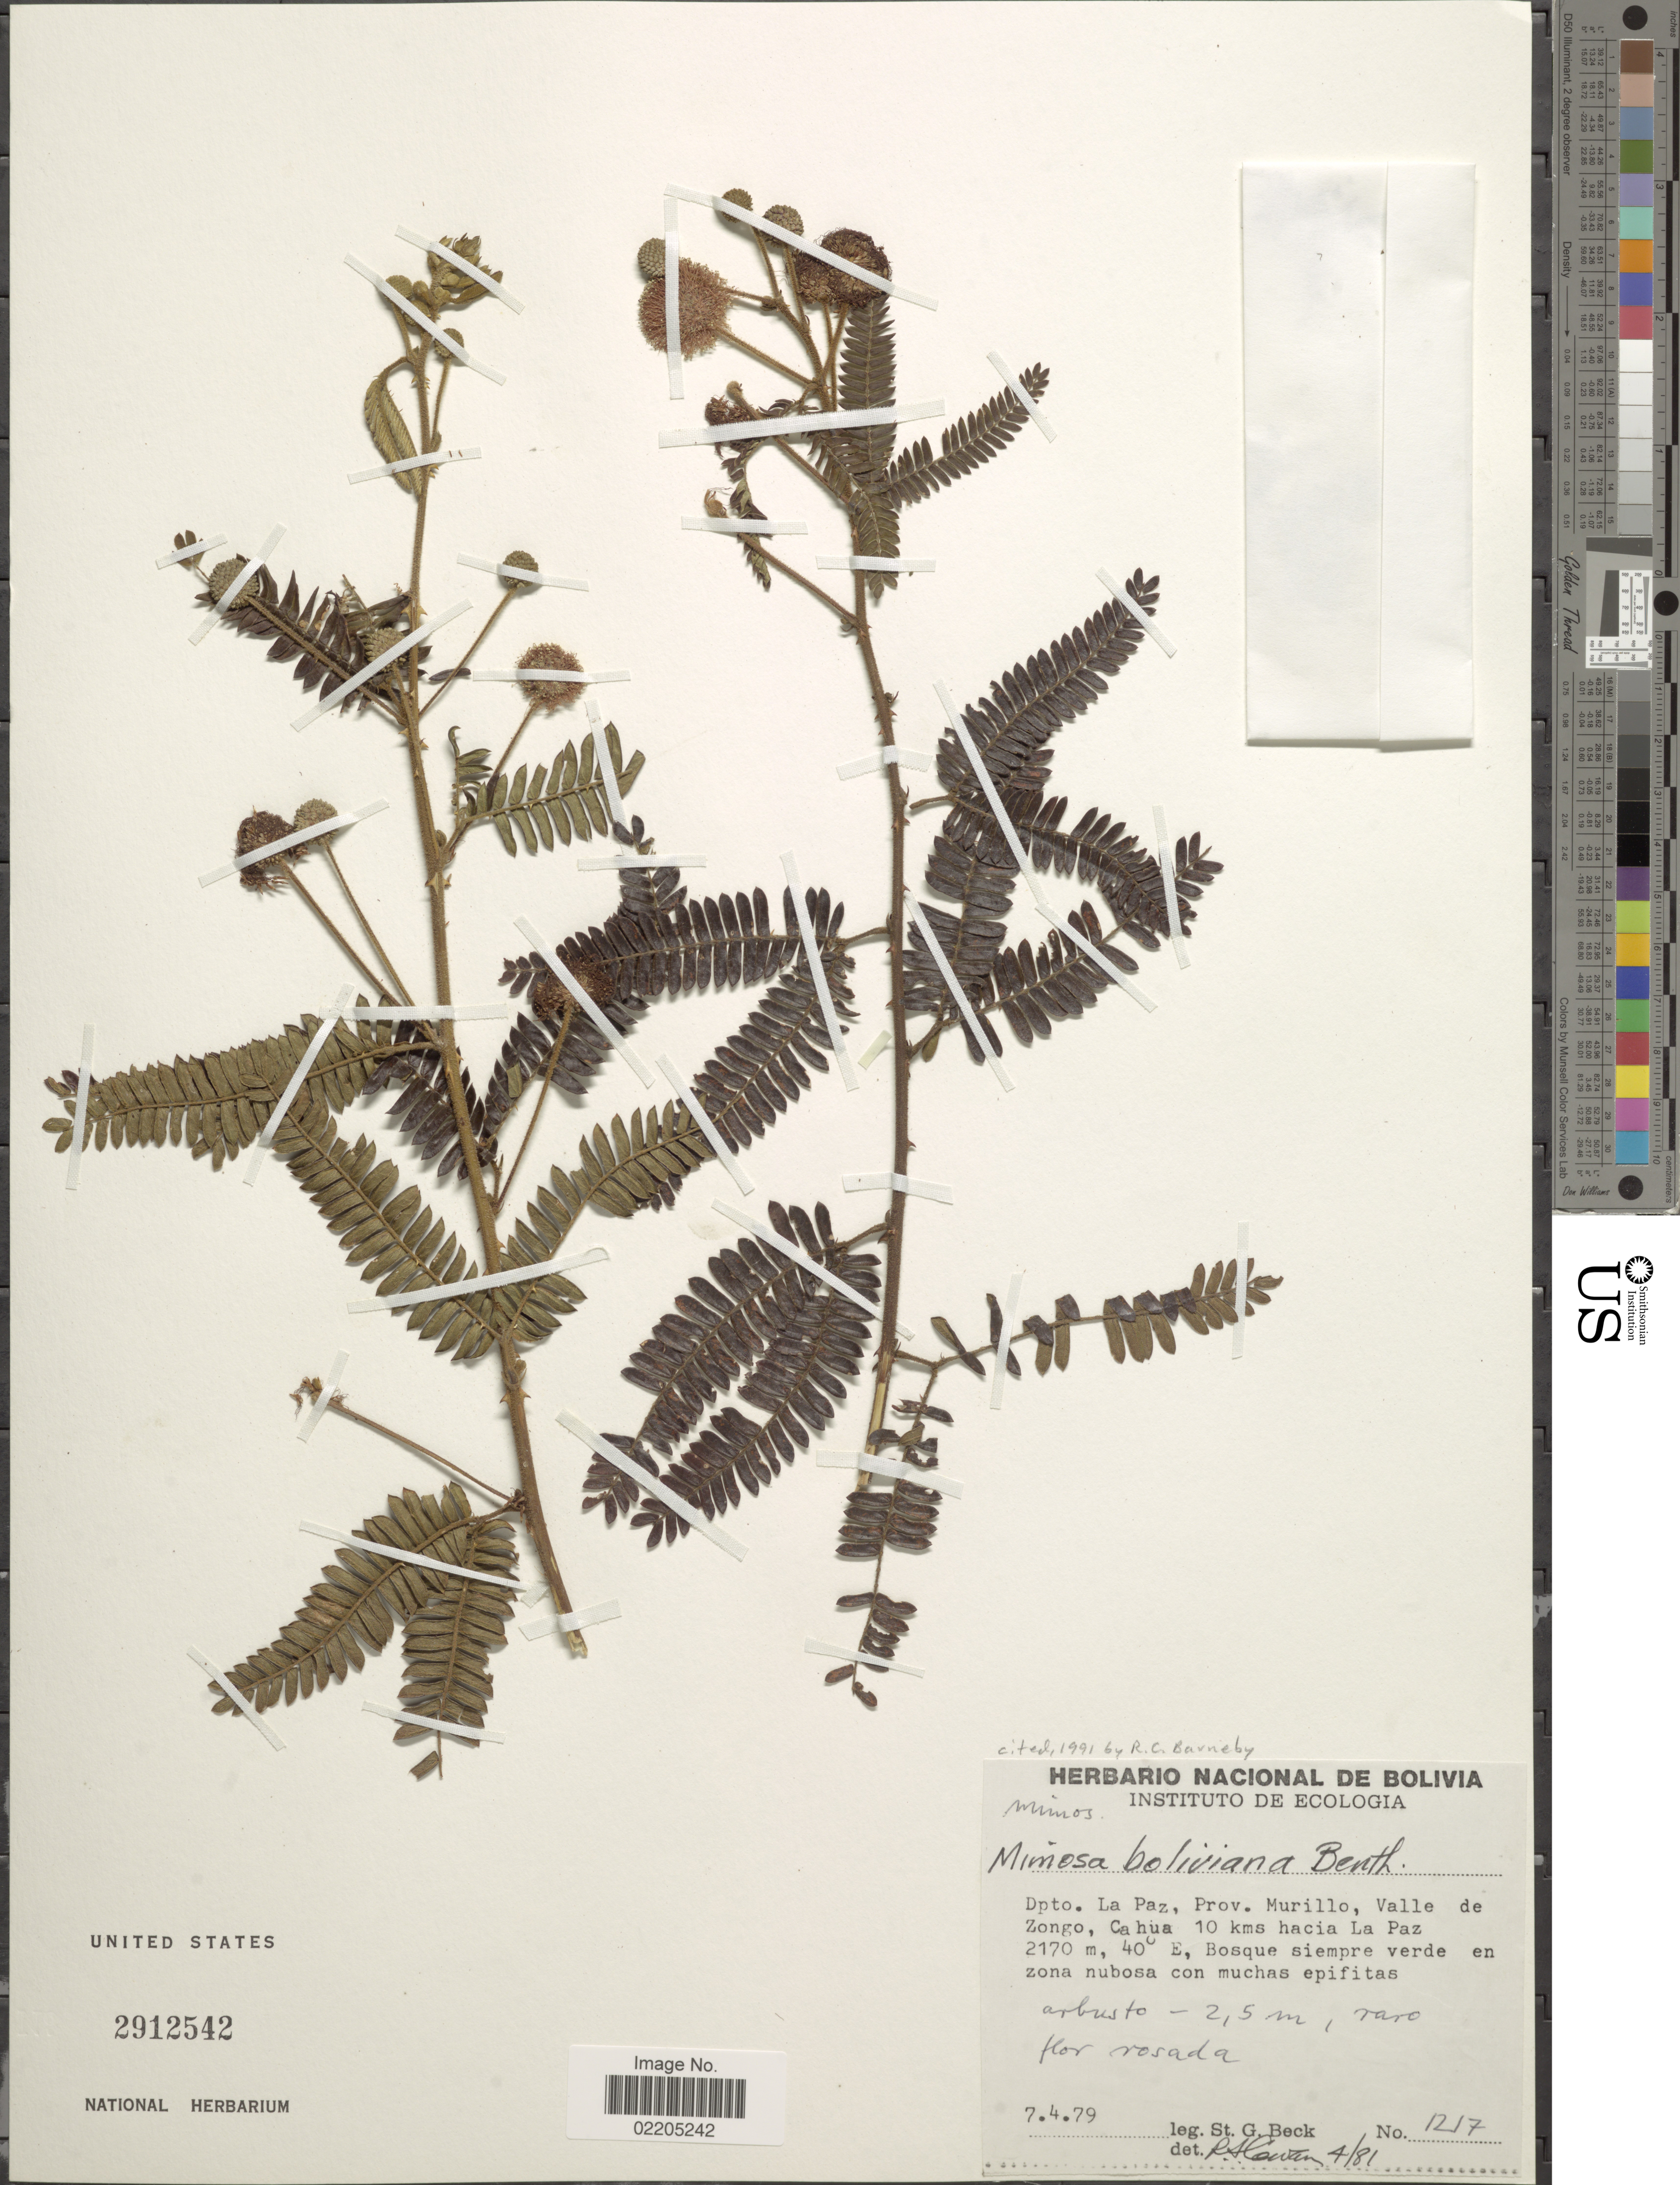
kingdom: Plantae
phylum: Tracheophyta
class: Magnoliopsida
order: Fabales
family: Fabaceae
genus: Mimosa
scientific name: Mimosa boliviana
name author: Benth.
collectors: S. G. Beck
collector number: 1217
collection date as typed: Transcribed d/m/y: 7/4/79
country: Bolivia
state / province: La Paz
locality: Prov. Murillo, Valle de Zongo, Cahua 10 kms hacia La Paz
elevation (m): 2170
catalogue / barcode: US 2912542